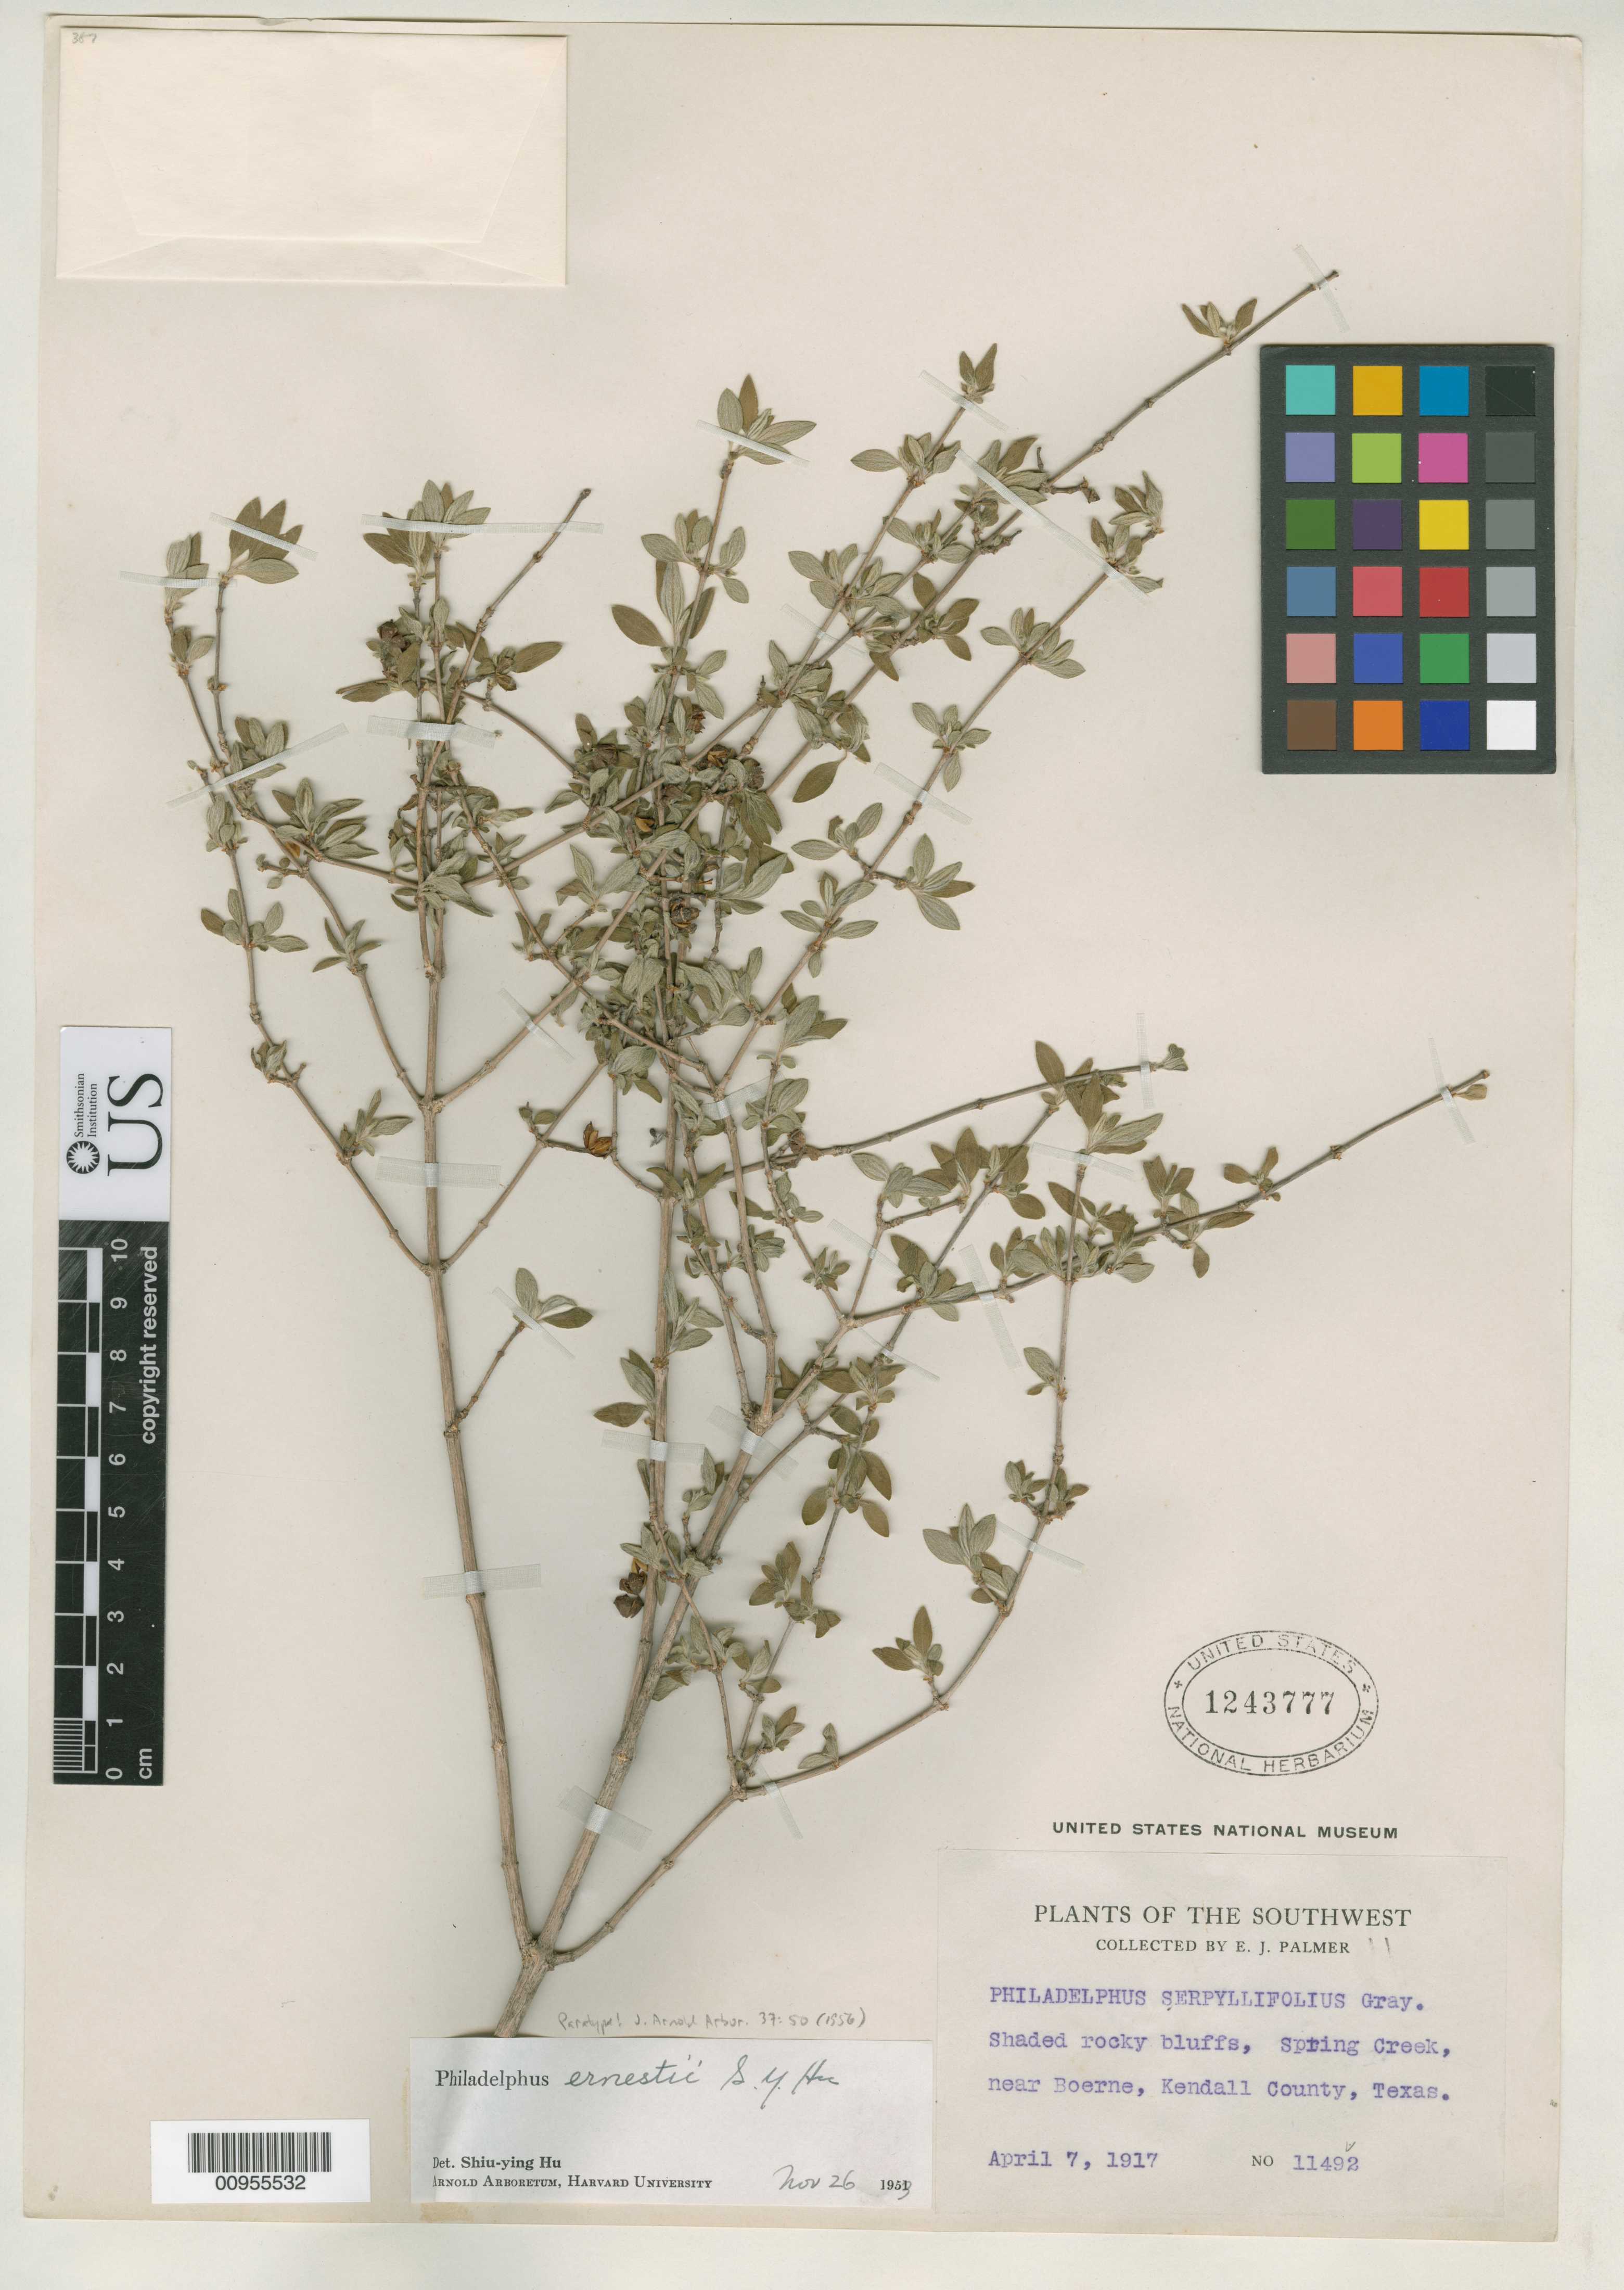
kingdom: Plantae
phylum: Tracheophyta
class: Magnoliopsida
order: Cornales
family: Hydrangeaceae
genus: Philadelphus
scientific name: Philadelphus ernestii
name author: S.Y. Hu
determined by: Hu, S. Y.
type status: Paratype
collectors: E. J. Palmer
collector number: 11492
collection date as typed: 07 Apr 1917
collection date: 1917-04-07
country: United States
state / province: Texas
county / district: Kendall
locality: Shaded rocky bluffs, Spring Creek, near Boerne, Kendall County, Texas.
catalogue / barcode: US 1243777